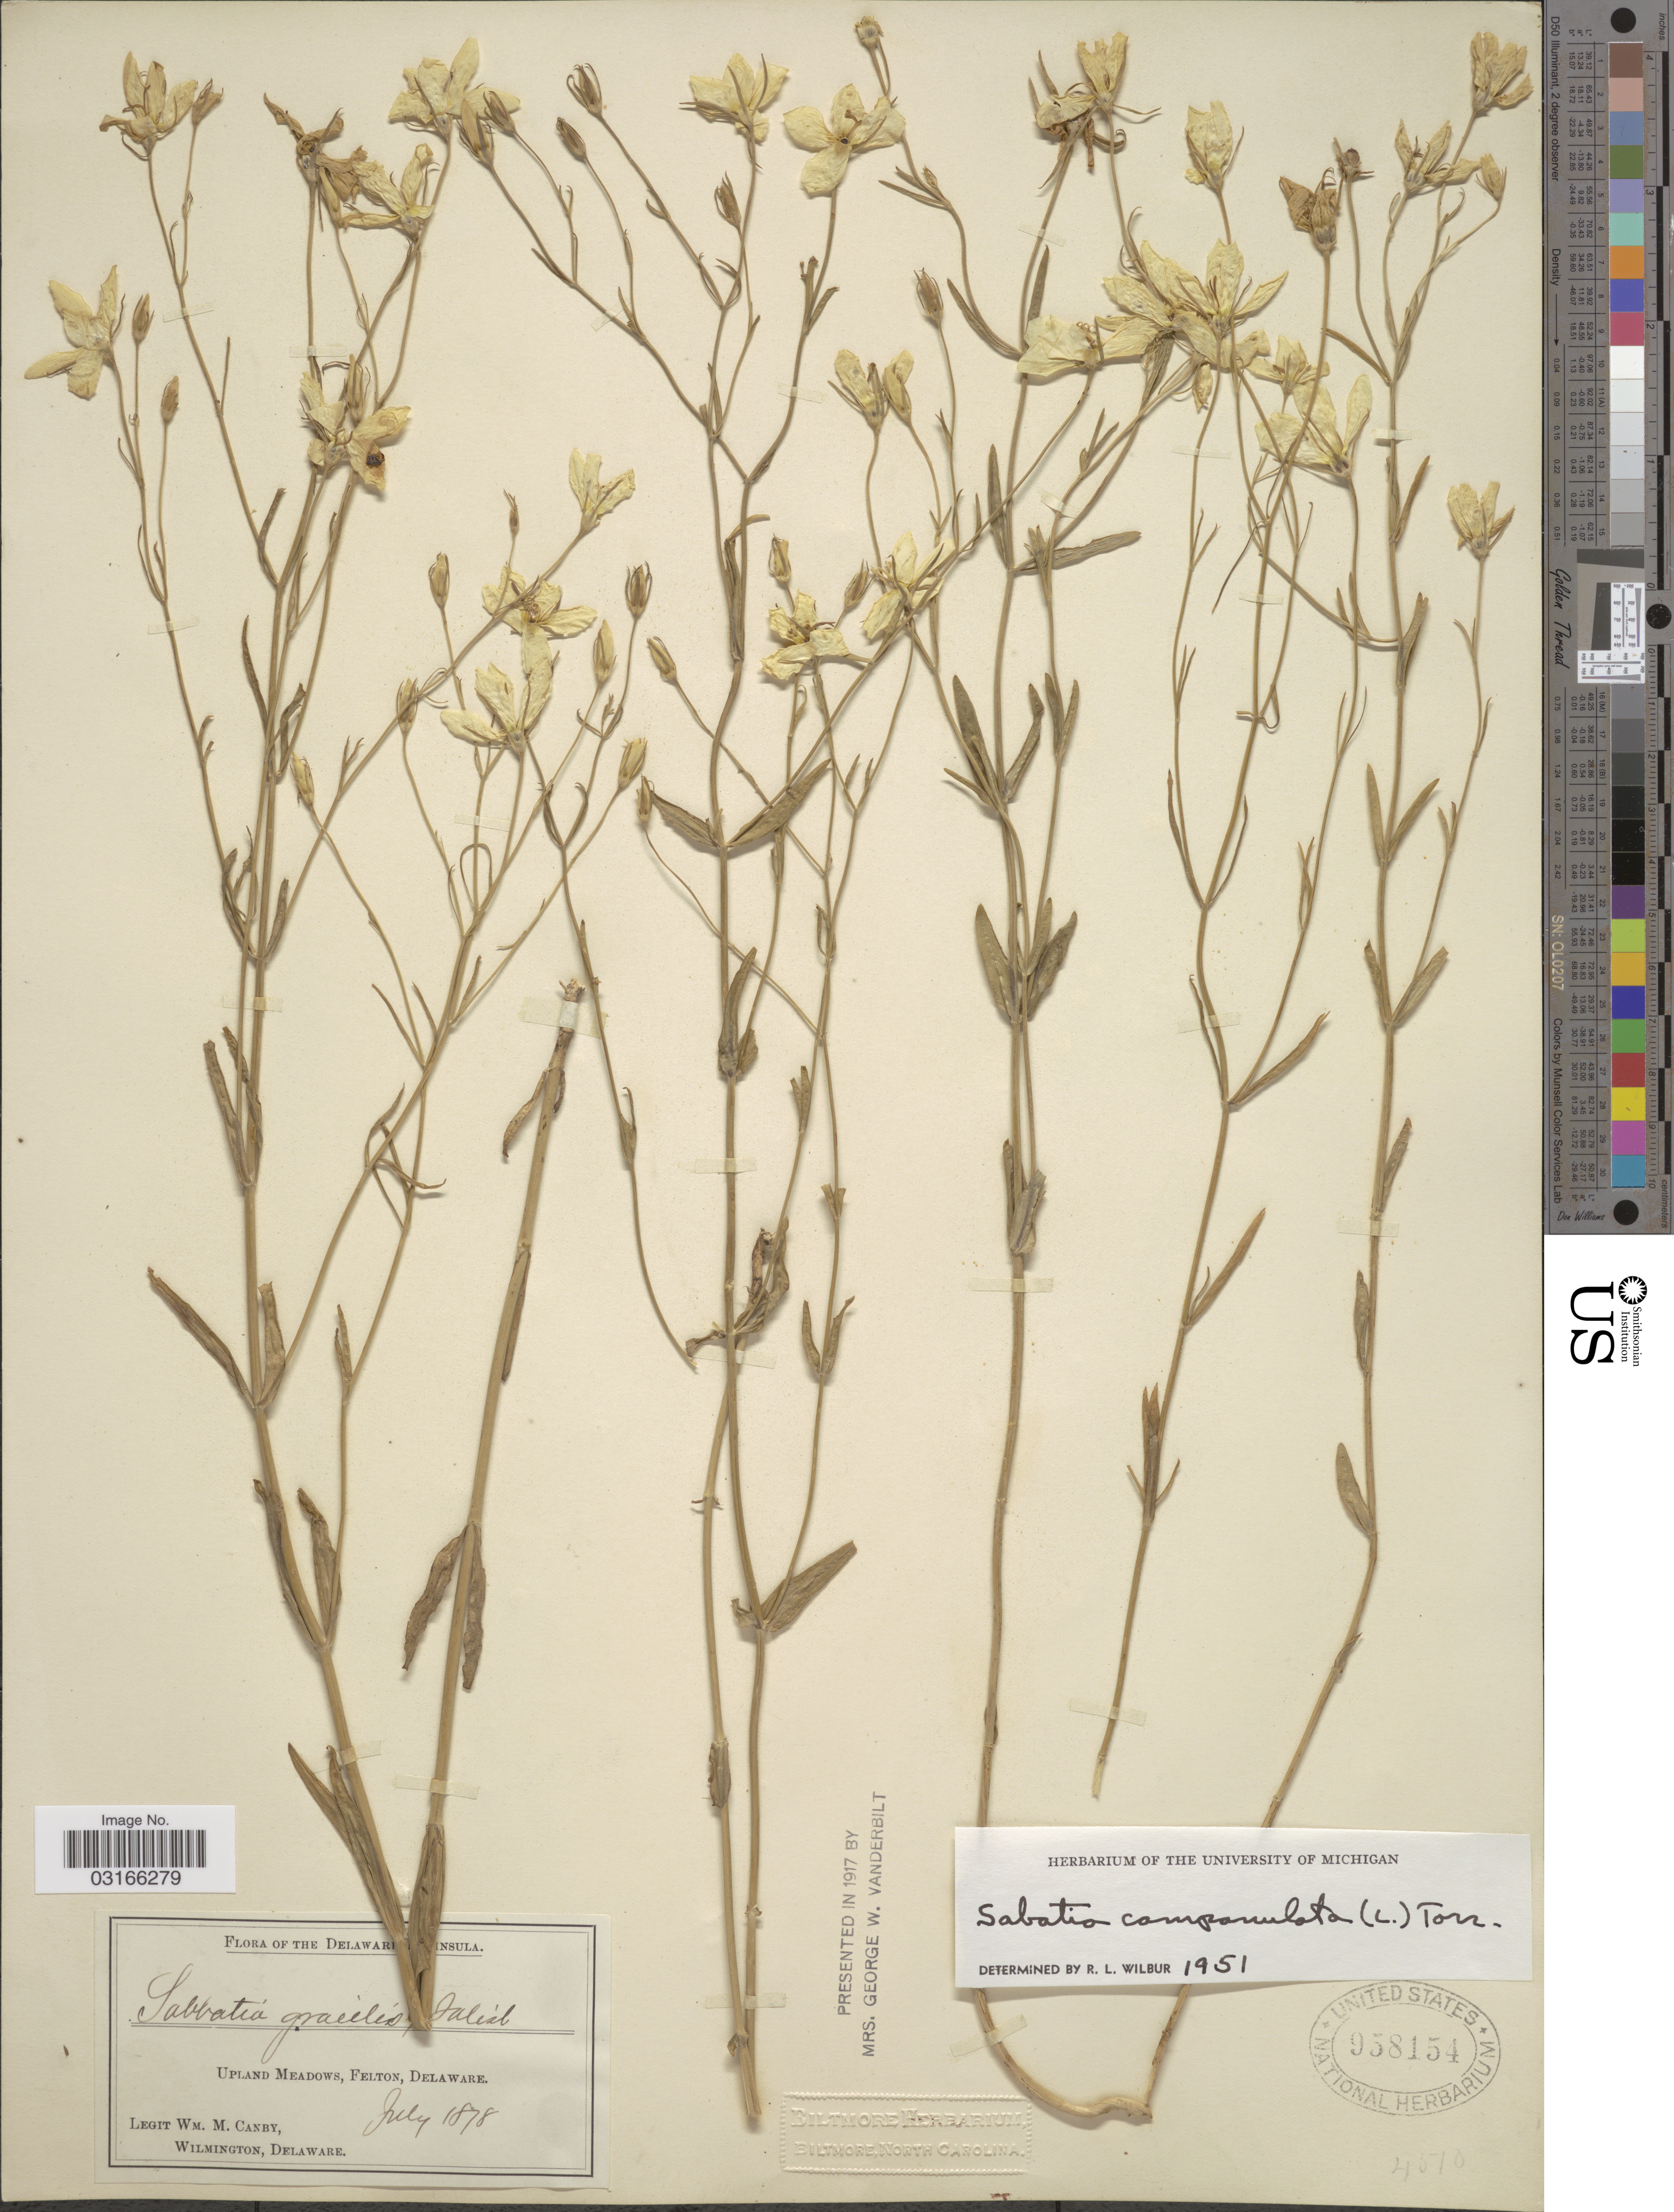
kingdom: Plantae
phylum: Tracheophyta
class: Magnoliopsida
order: Gentianales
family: Gentianaceae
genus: Sabatia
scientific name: Sabatia campanulata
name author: (L.) Torr.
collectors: W. M. Canby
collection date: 1878-07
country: United States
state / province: Delaware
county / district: New Castle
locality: Delaware Peninsula. Upland Meadows, Felton.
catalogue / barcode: US 958154